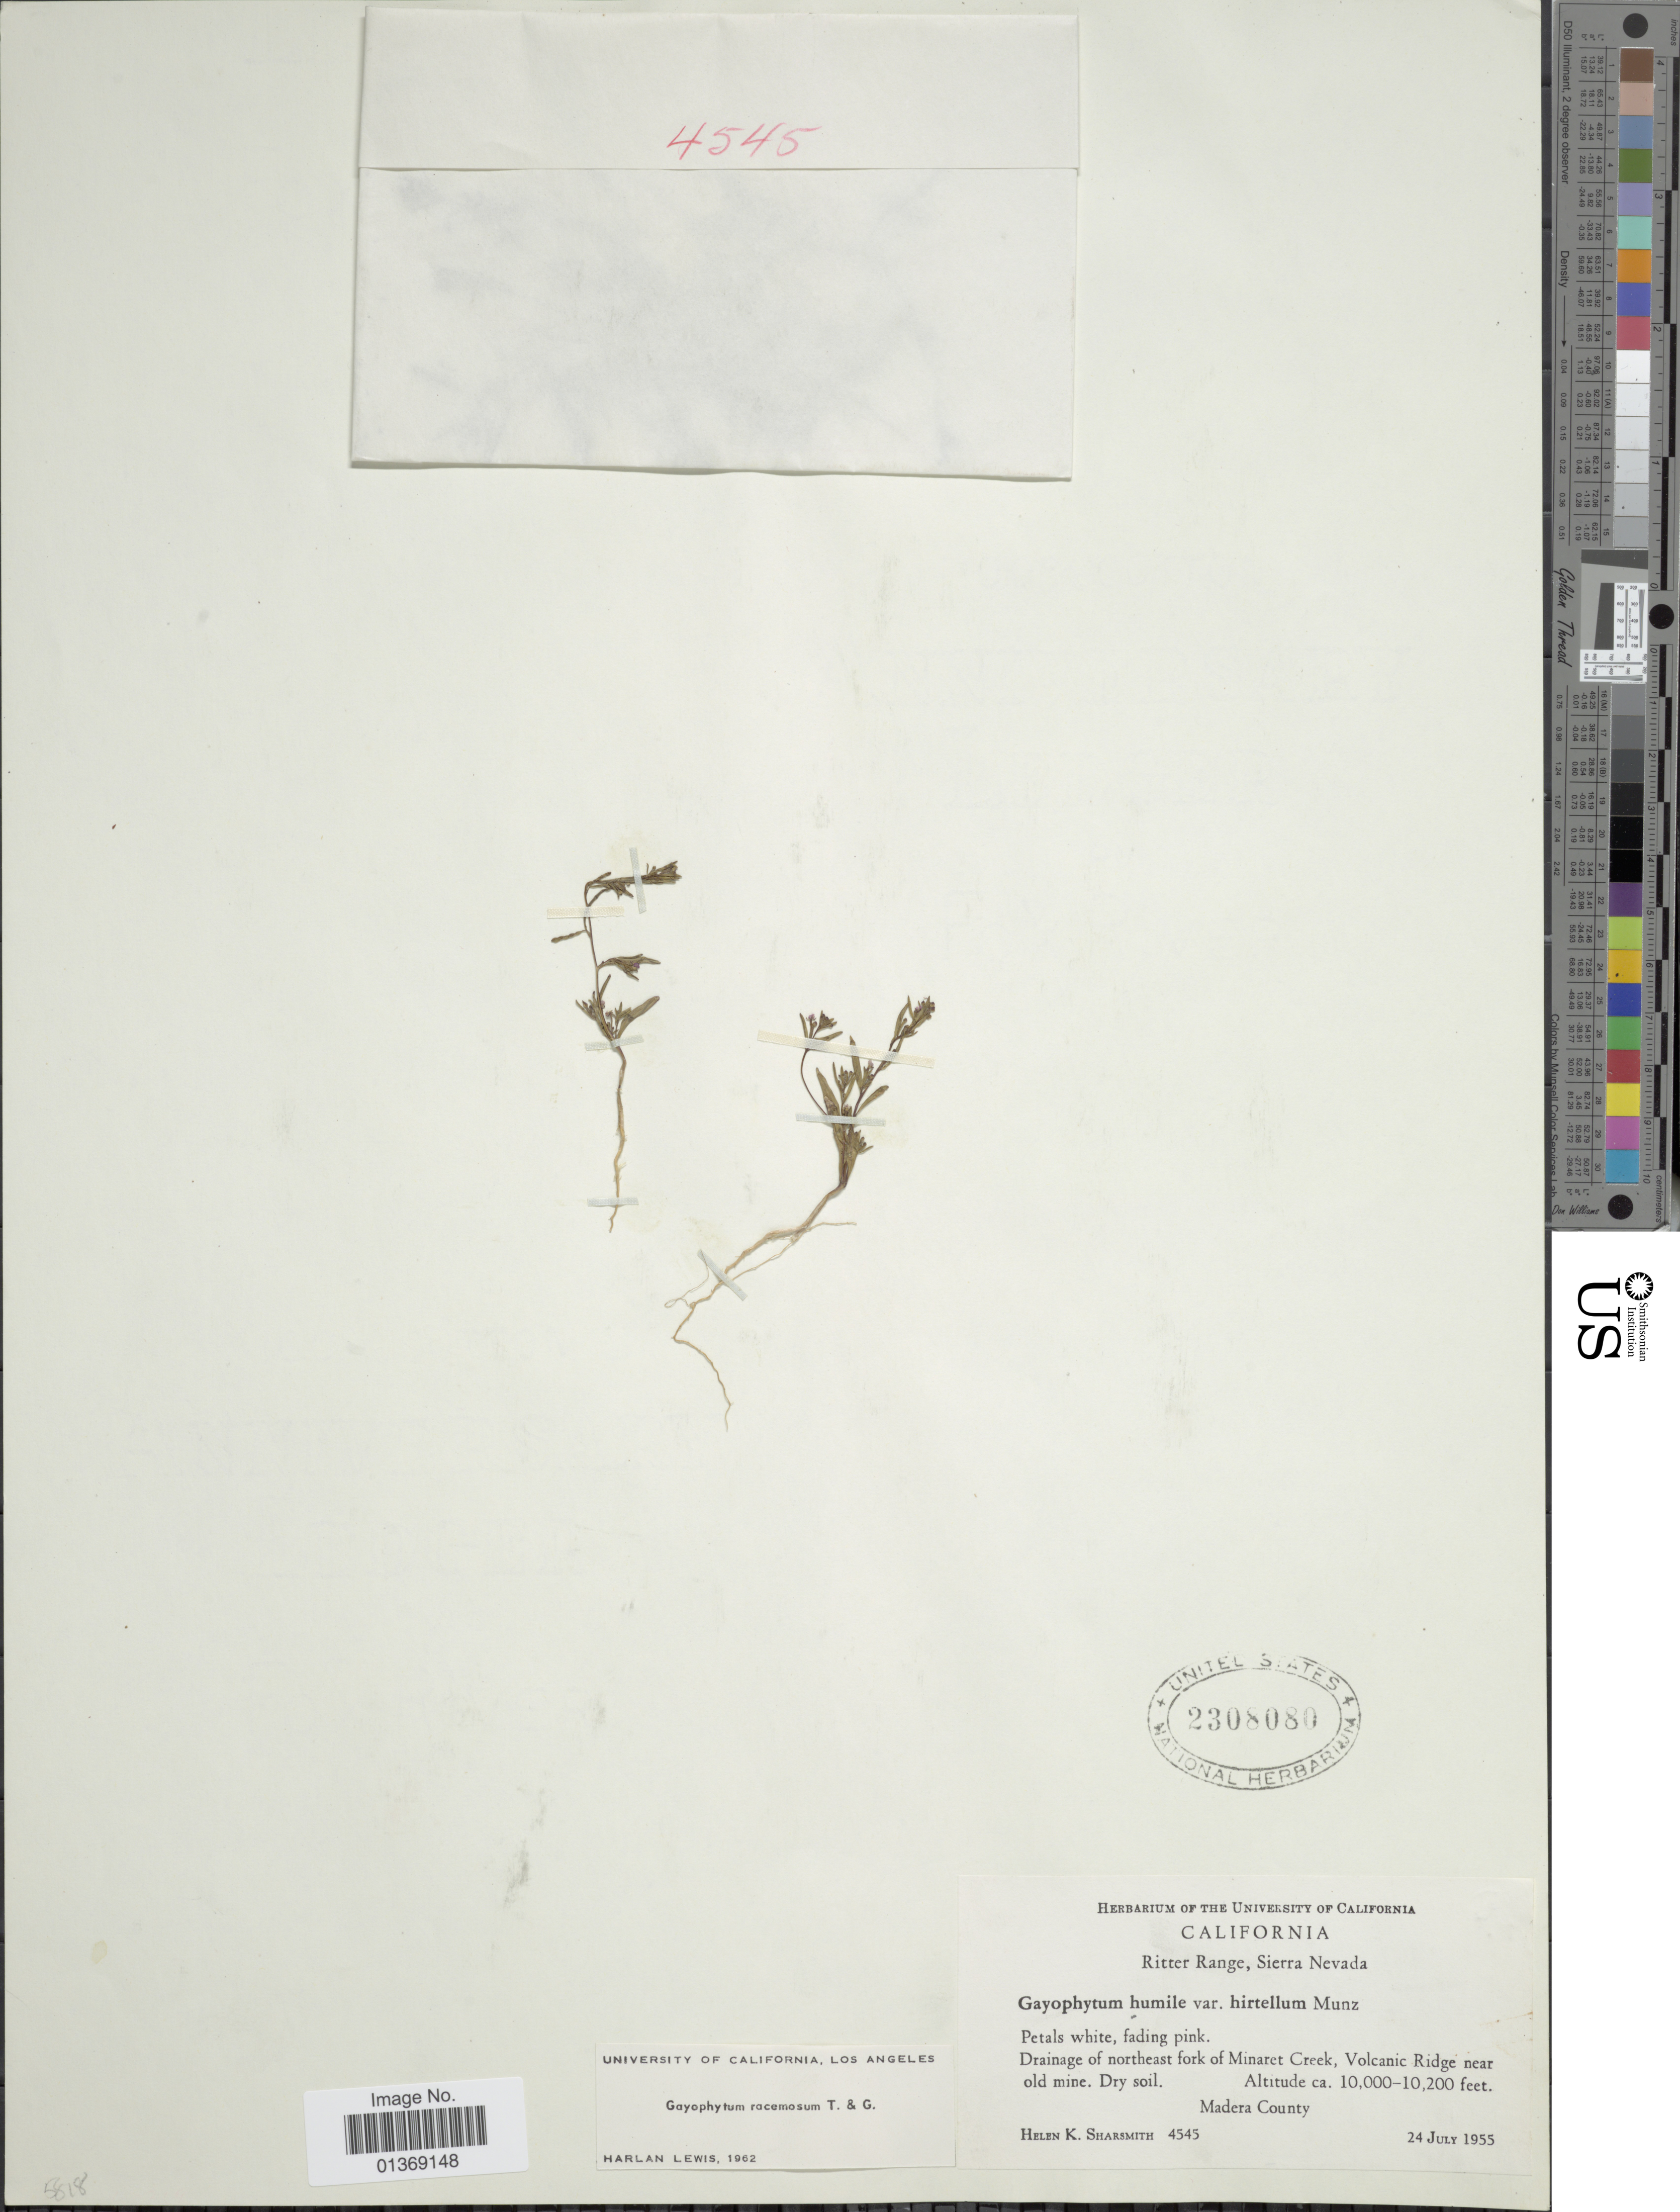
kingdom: Plantae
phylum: Tracheophyta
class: Magnoliopsida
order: Myrtales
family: Onagraceae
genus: Gayophytum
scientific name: Gayophytum racemosum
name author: Torr. & A. Gray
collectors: H. Sharsmith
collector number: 4545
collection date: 1955-07-24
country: United States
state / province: California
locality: Ritter Range, Sierra Nevada, Drainage of northeast of Minaret Creek, Volcanic Ridge near old mine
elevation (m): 3048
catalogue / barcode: US 2308080